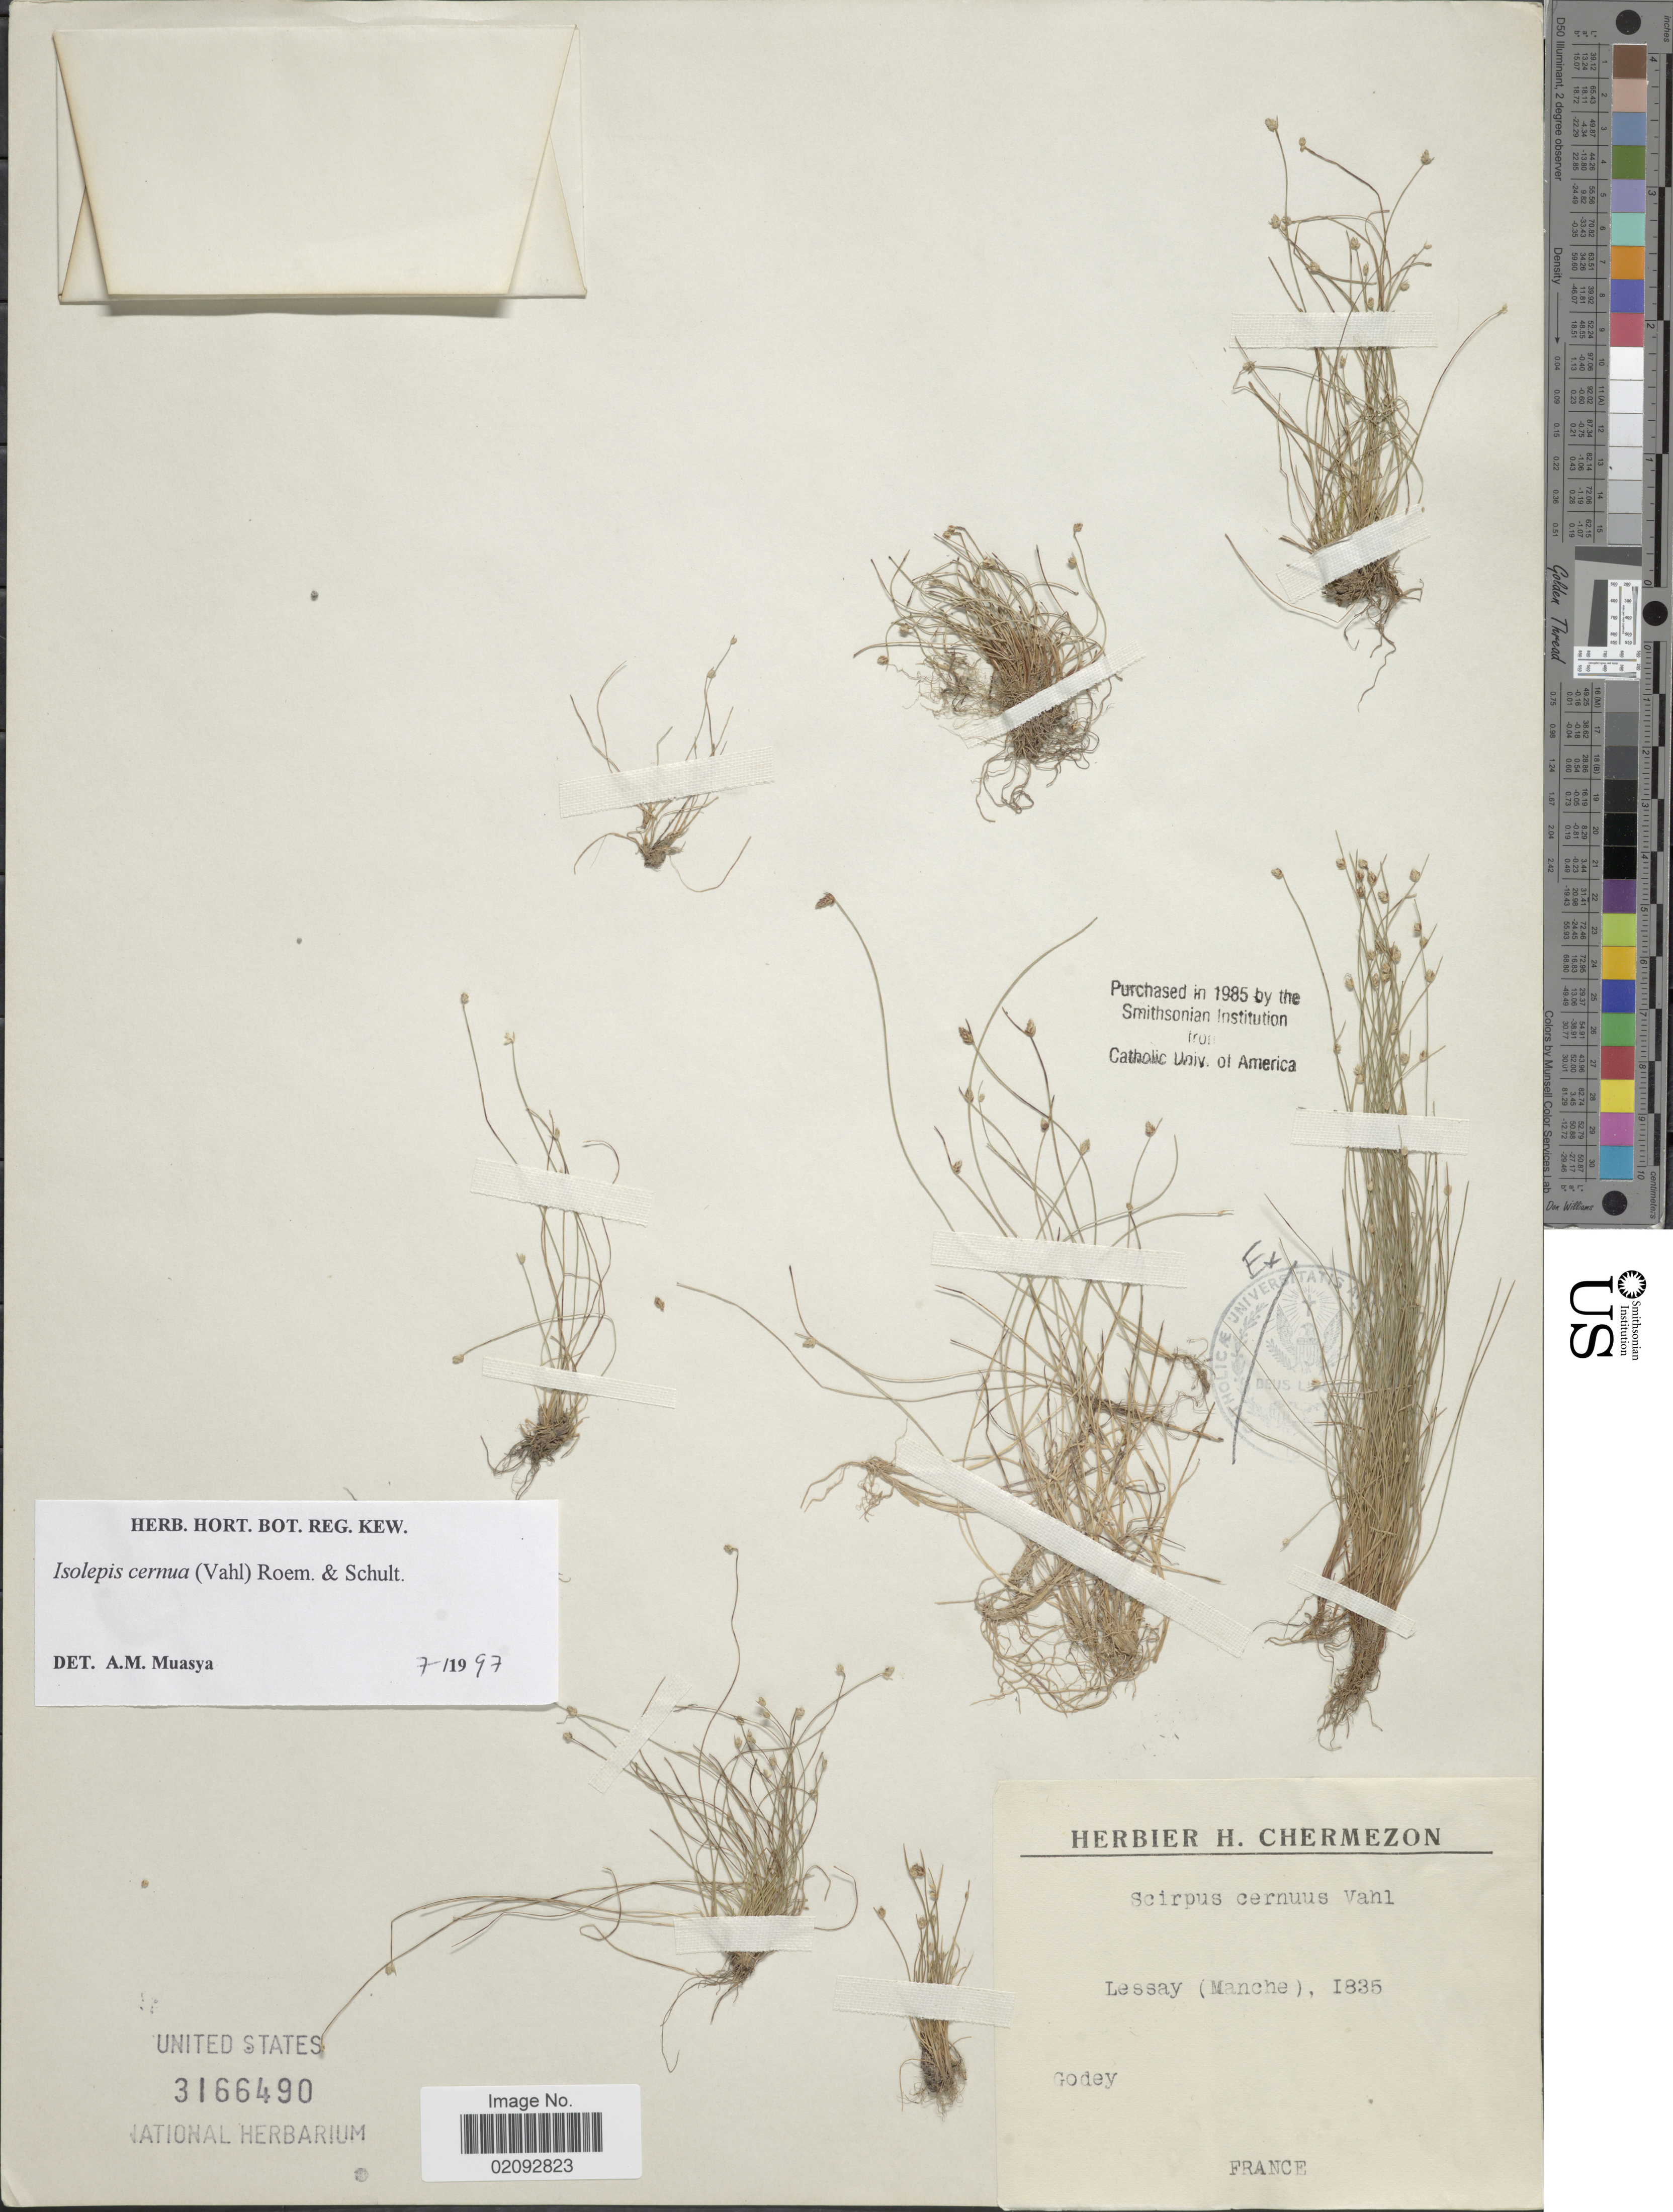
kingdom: Plantae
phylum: Tracheophyta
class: Liliopsida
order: Poales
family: Cyperaceae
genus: Isolepis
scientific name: Isolepis cernua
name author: (Vahl) Roem. & Schult.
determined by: Muasya, A. M.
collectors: Godey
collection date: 1835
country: France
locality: Lessay (Manche)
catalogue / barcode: US 3166490